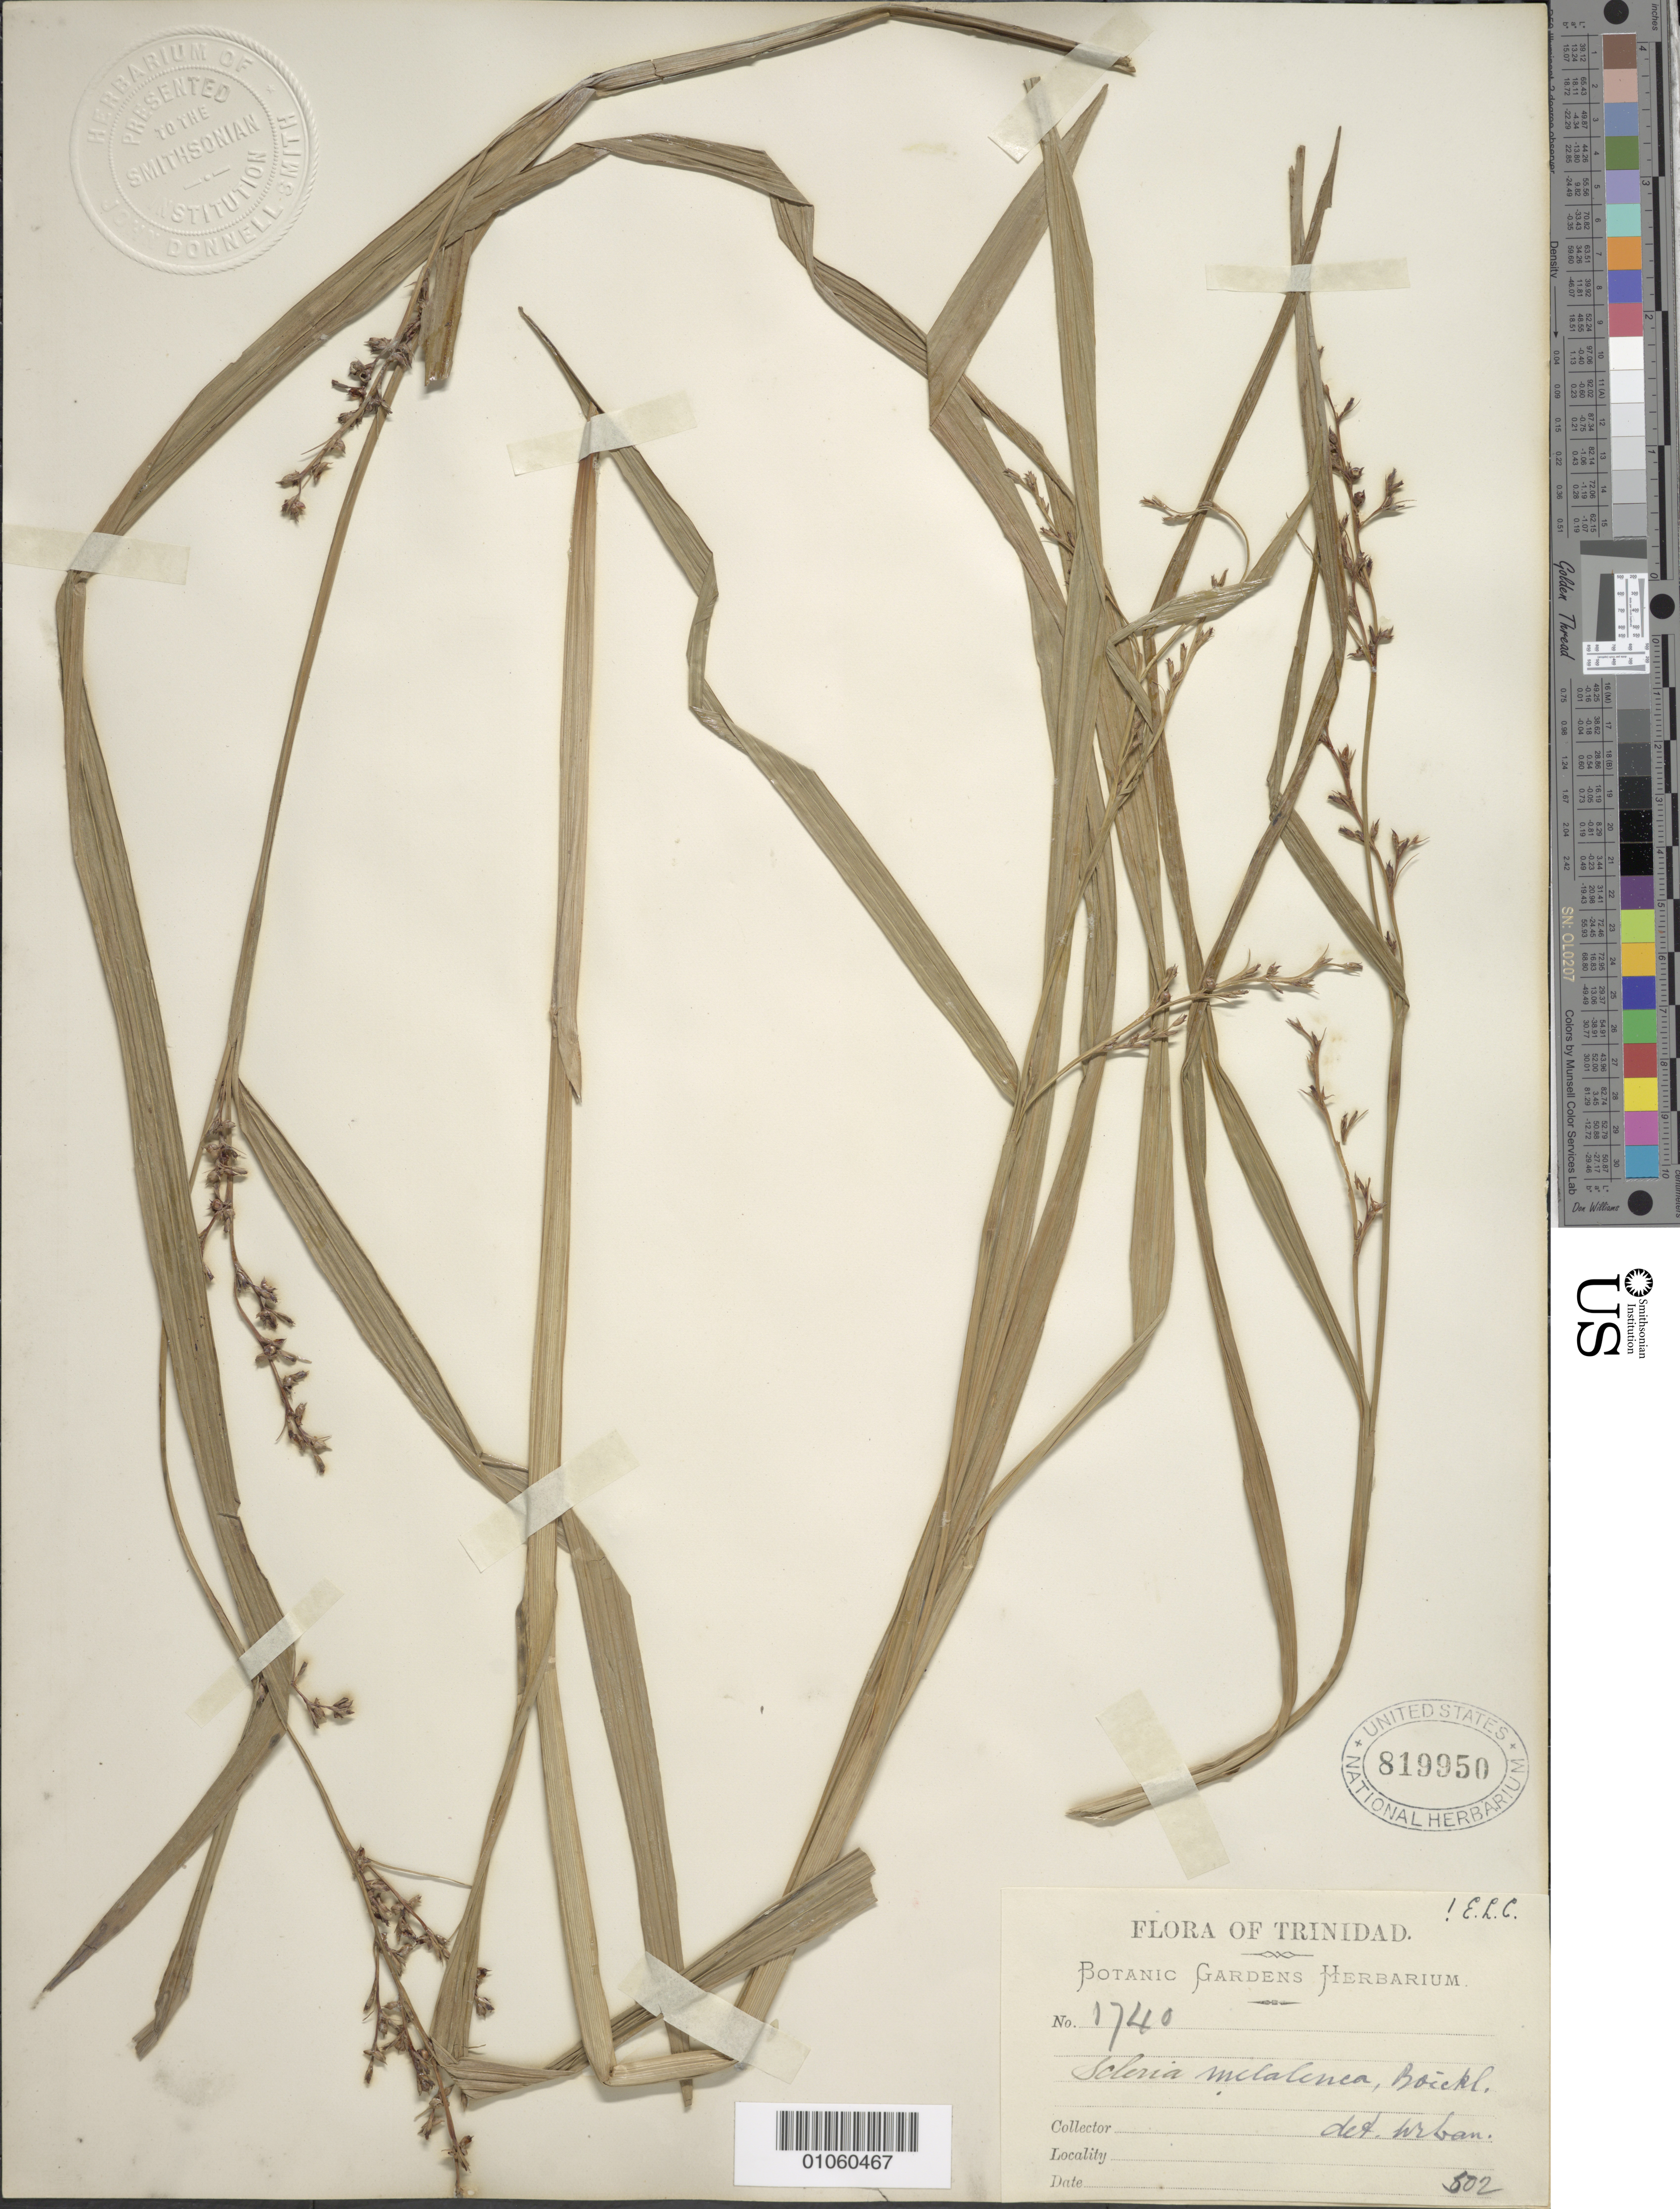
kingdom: Plantae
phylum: Tracheophyta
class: Liliopsida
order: Poales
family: Cyperaceae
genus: Scleria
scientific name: Scleria gaertneri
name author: Raddi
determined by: Strong, Mark T., (BOT), Smithsonian Institution - National Museum of Natural History (UNITED STATES)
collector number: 1740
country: Trinidad and Tobago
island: Trinidad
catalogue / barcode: US 819950